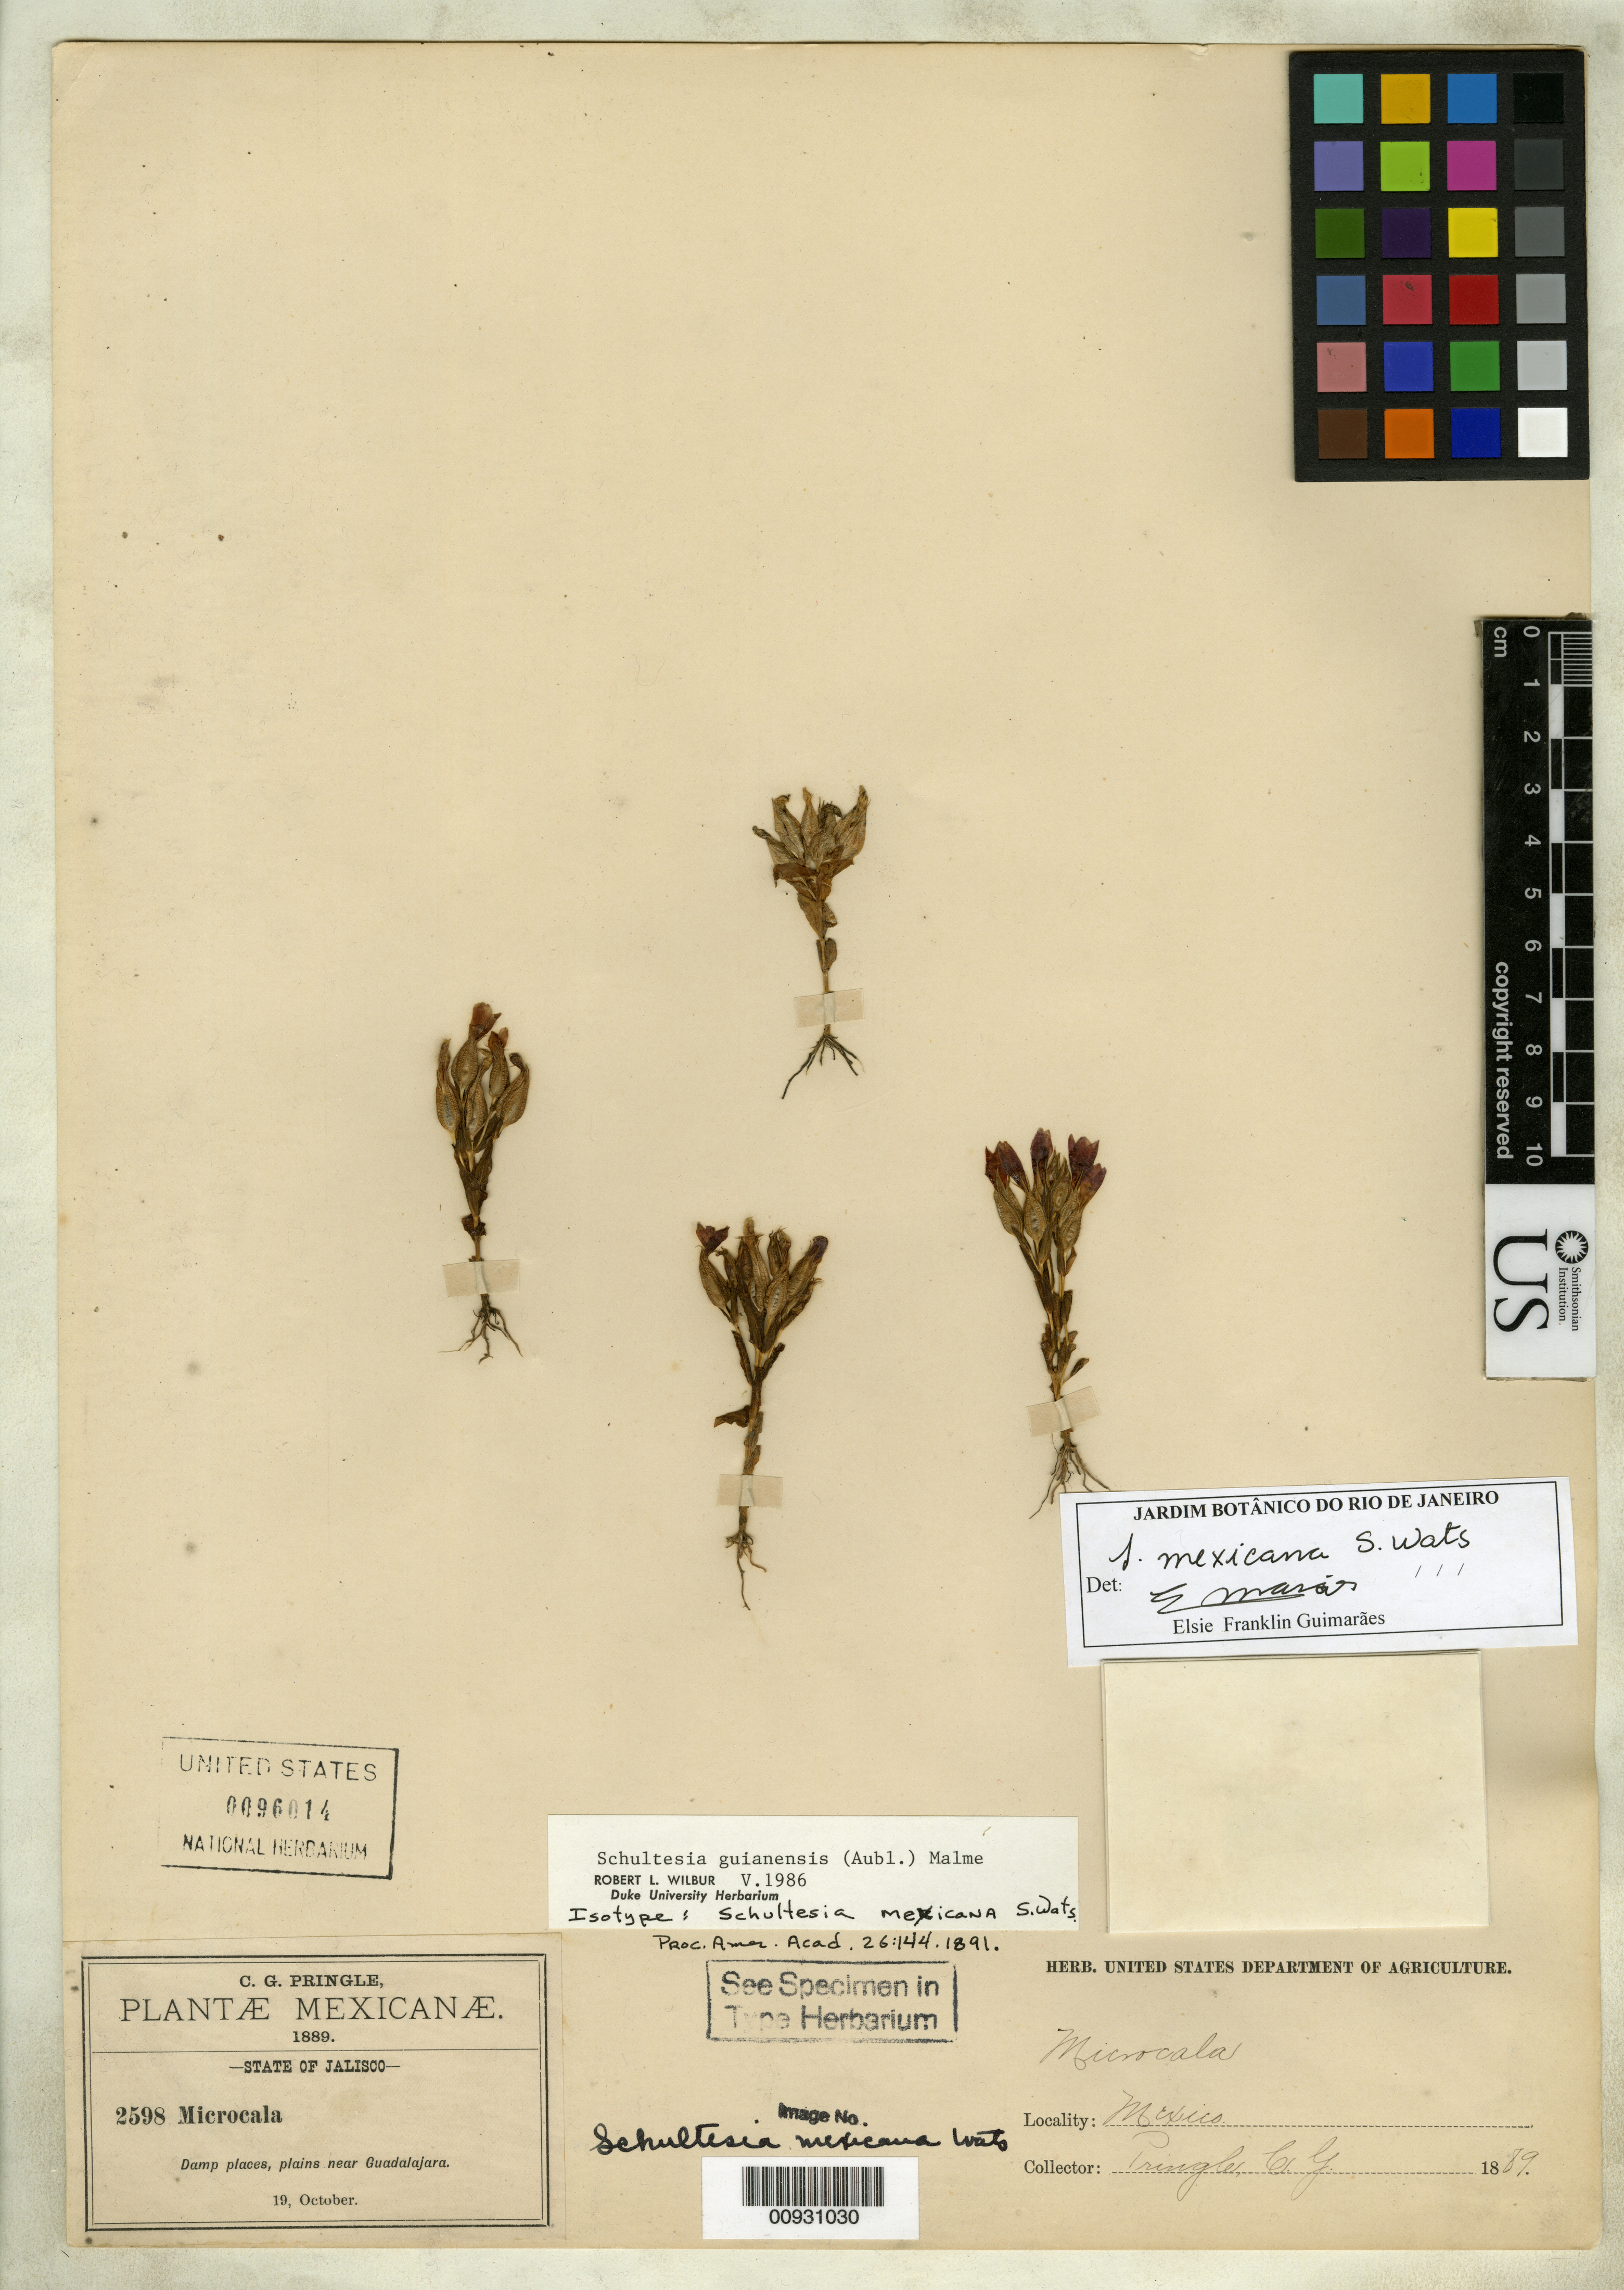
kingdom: Plantae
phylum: Tracheophyta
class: Magnoliopsida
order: Gentianales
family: Gentianaceae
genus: Schultesia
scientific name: Schultesia mexicana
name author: S. Watson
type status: Isotype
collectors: C. G. Pringle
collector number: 2598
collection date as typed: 19 Oct 1889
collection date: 1889-10-19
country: Mexico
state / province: Jalisco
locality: Guadalajara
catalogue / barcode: US 96014